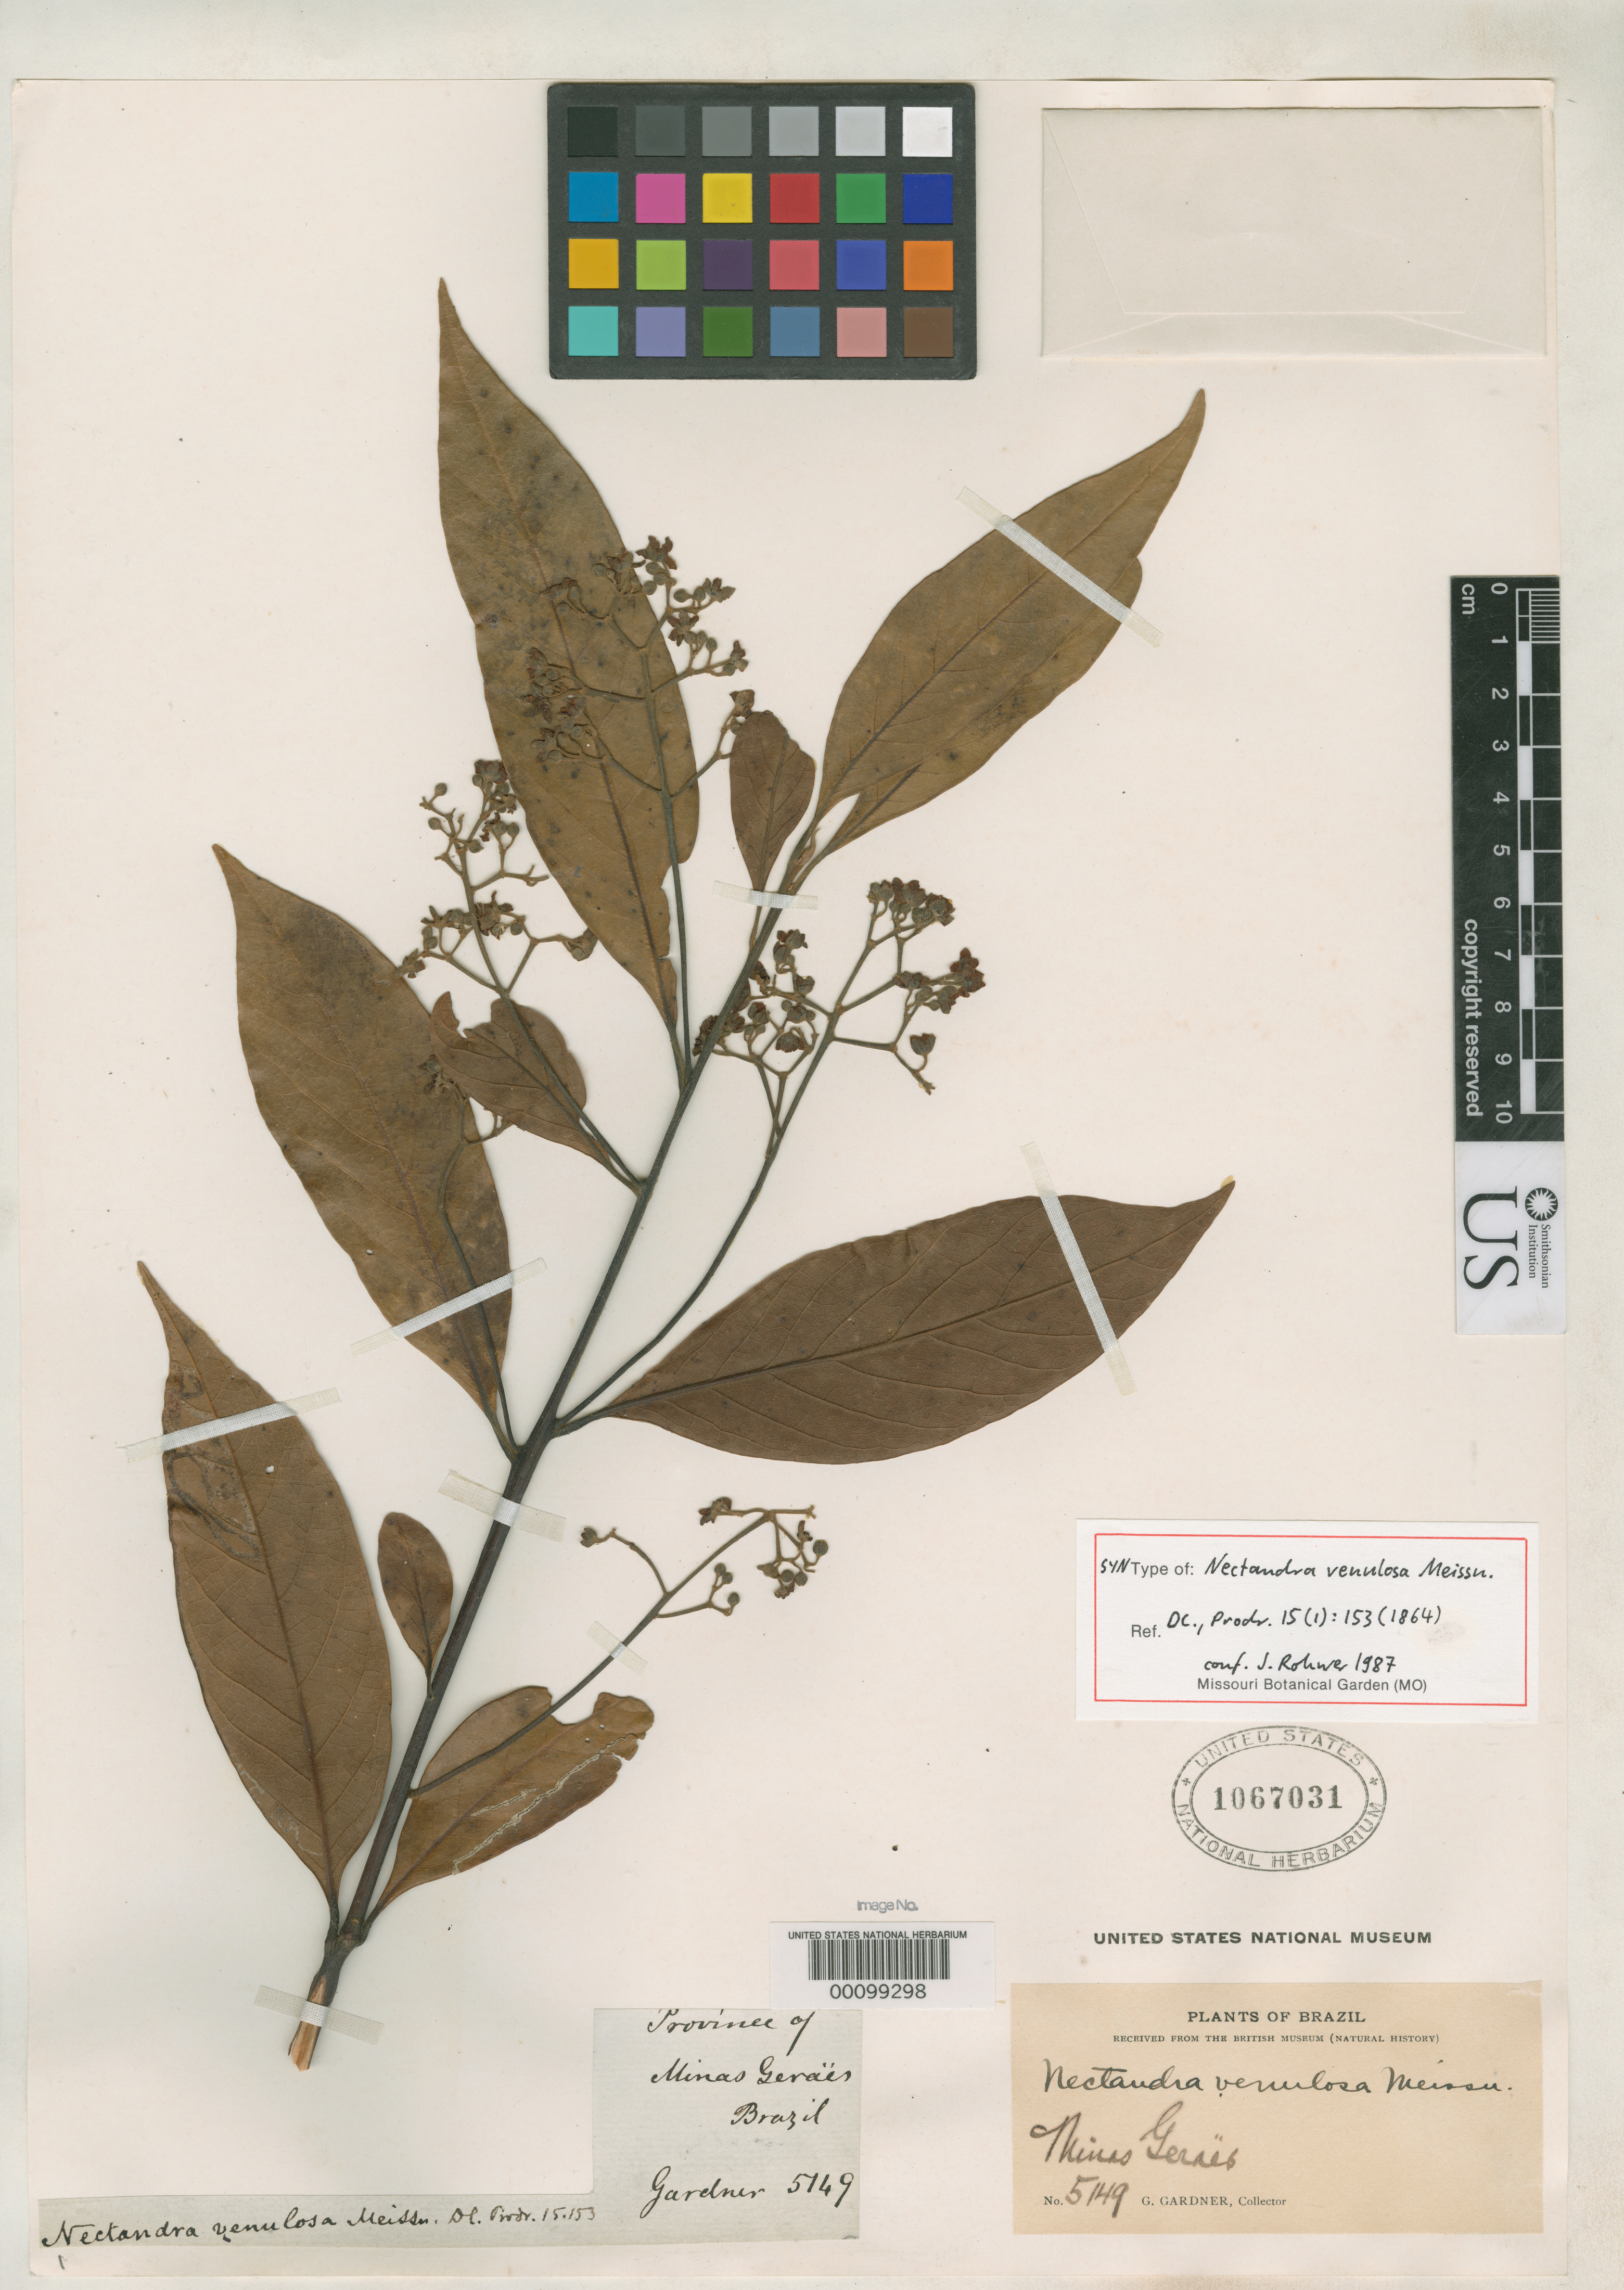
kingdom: Plantae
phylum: Tracheophyta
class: Magnoliopsida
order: Laurales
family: Lauraceae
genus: Nectandra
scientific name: Nectandra venulosa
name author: Meisn. in DC.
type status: Isosyntype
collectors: G. Gardner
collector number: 5149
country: Brazil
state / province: Minas Gerais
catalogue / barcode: US 1067031